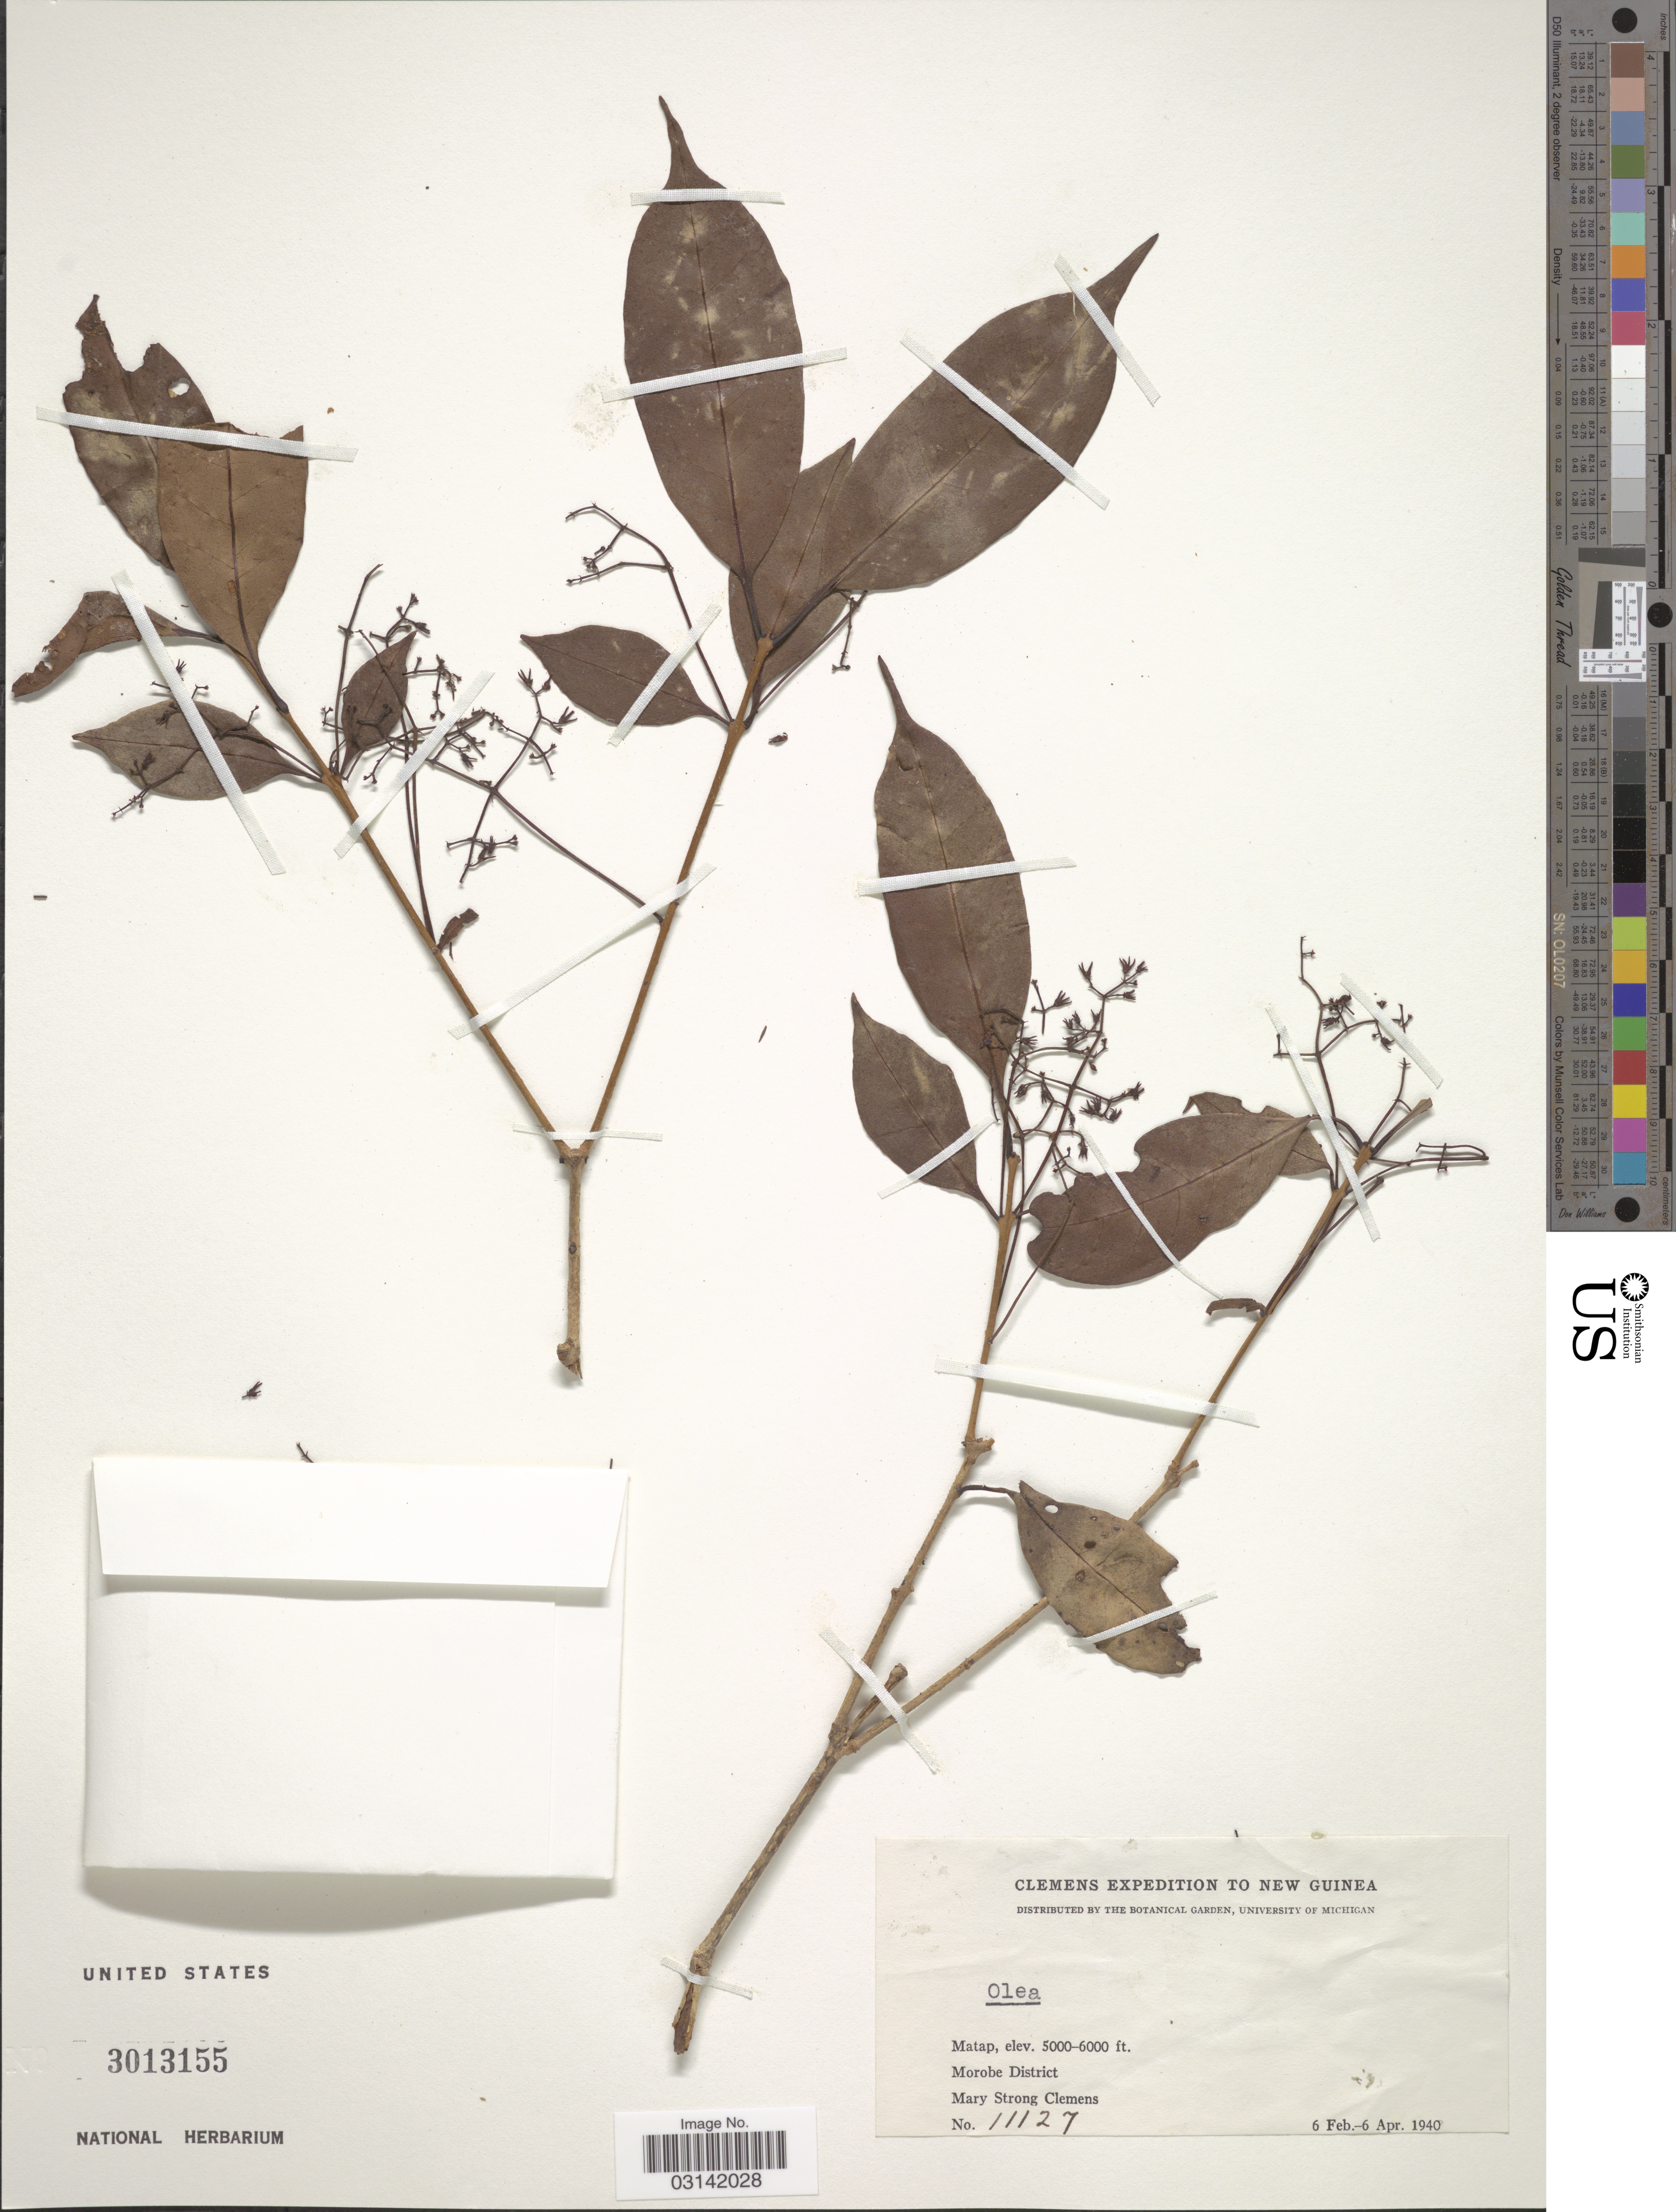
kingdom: Plantae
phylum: Tracheophyta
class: Magnoliopsida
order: Lamiales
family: Oleaceae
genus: Olea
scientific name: Olea sp.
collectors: M. S. Clemens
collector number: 11127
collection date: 1940-02-06/1940-04-06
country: Papua New Guinea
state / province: Morobe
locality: New Guinea, Matap, Morobe District.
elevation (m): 1524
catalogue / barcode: US 3013155